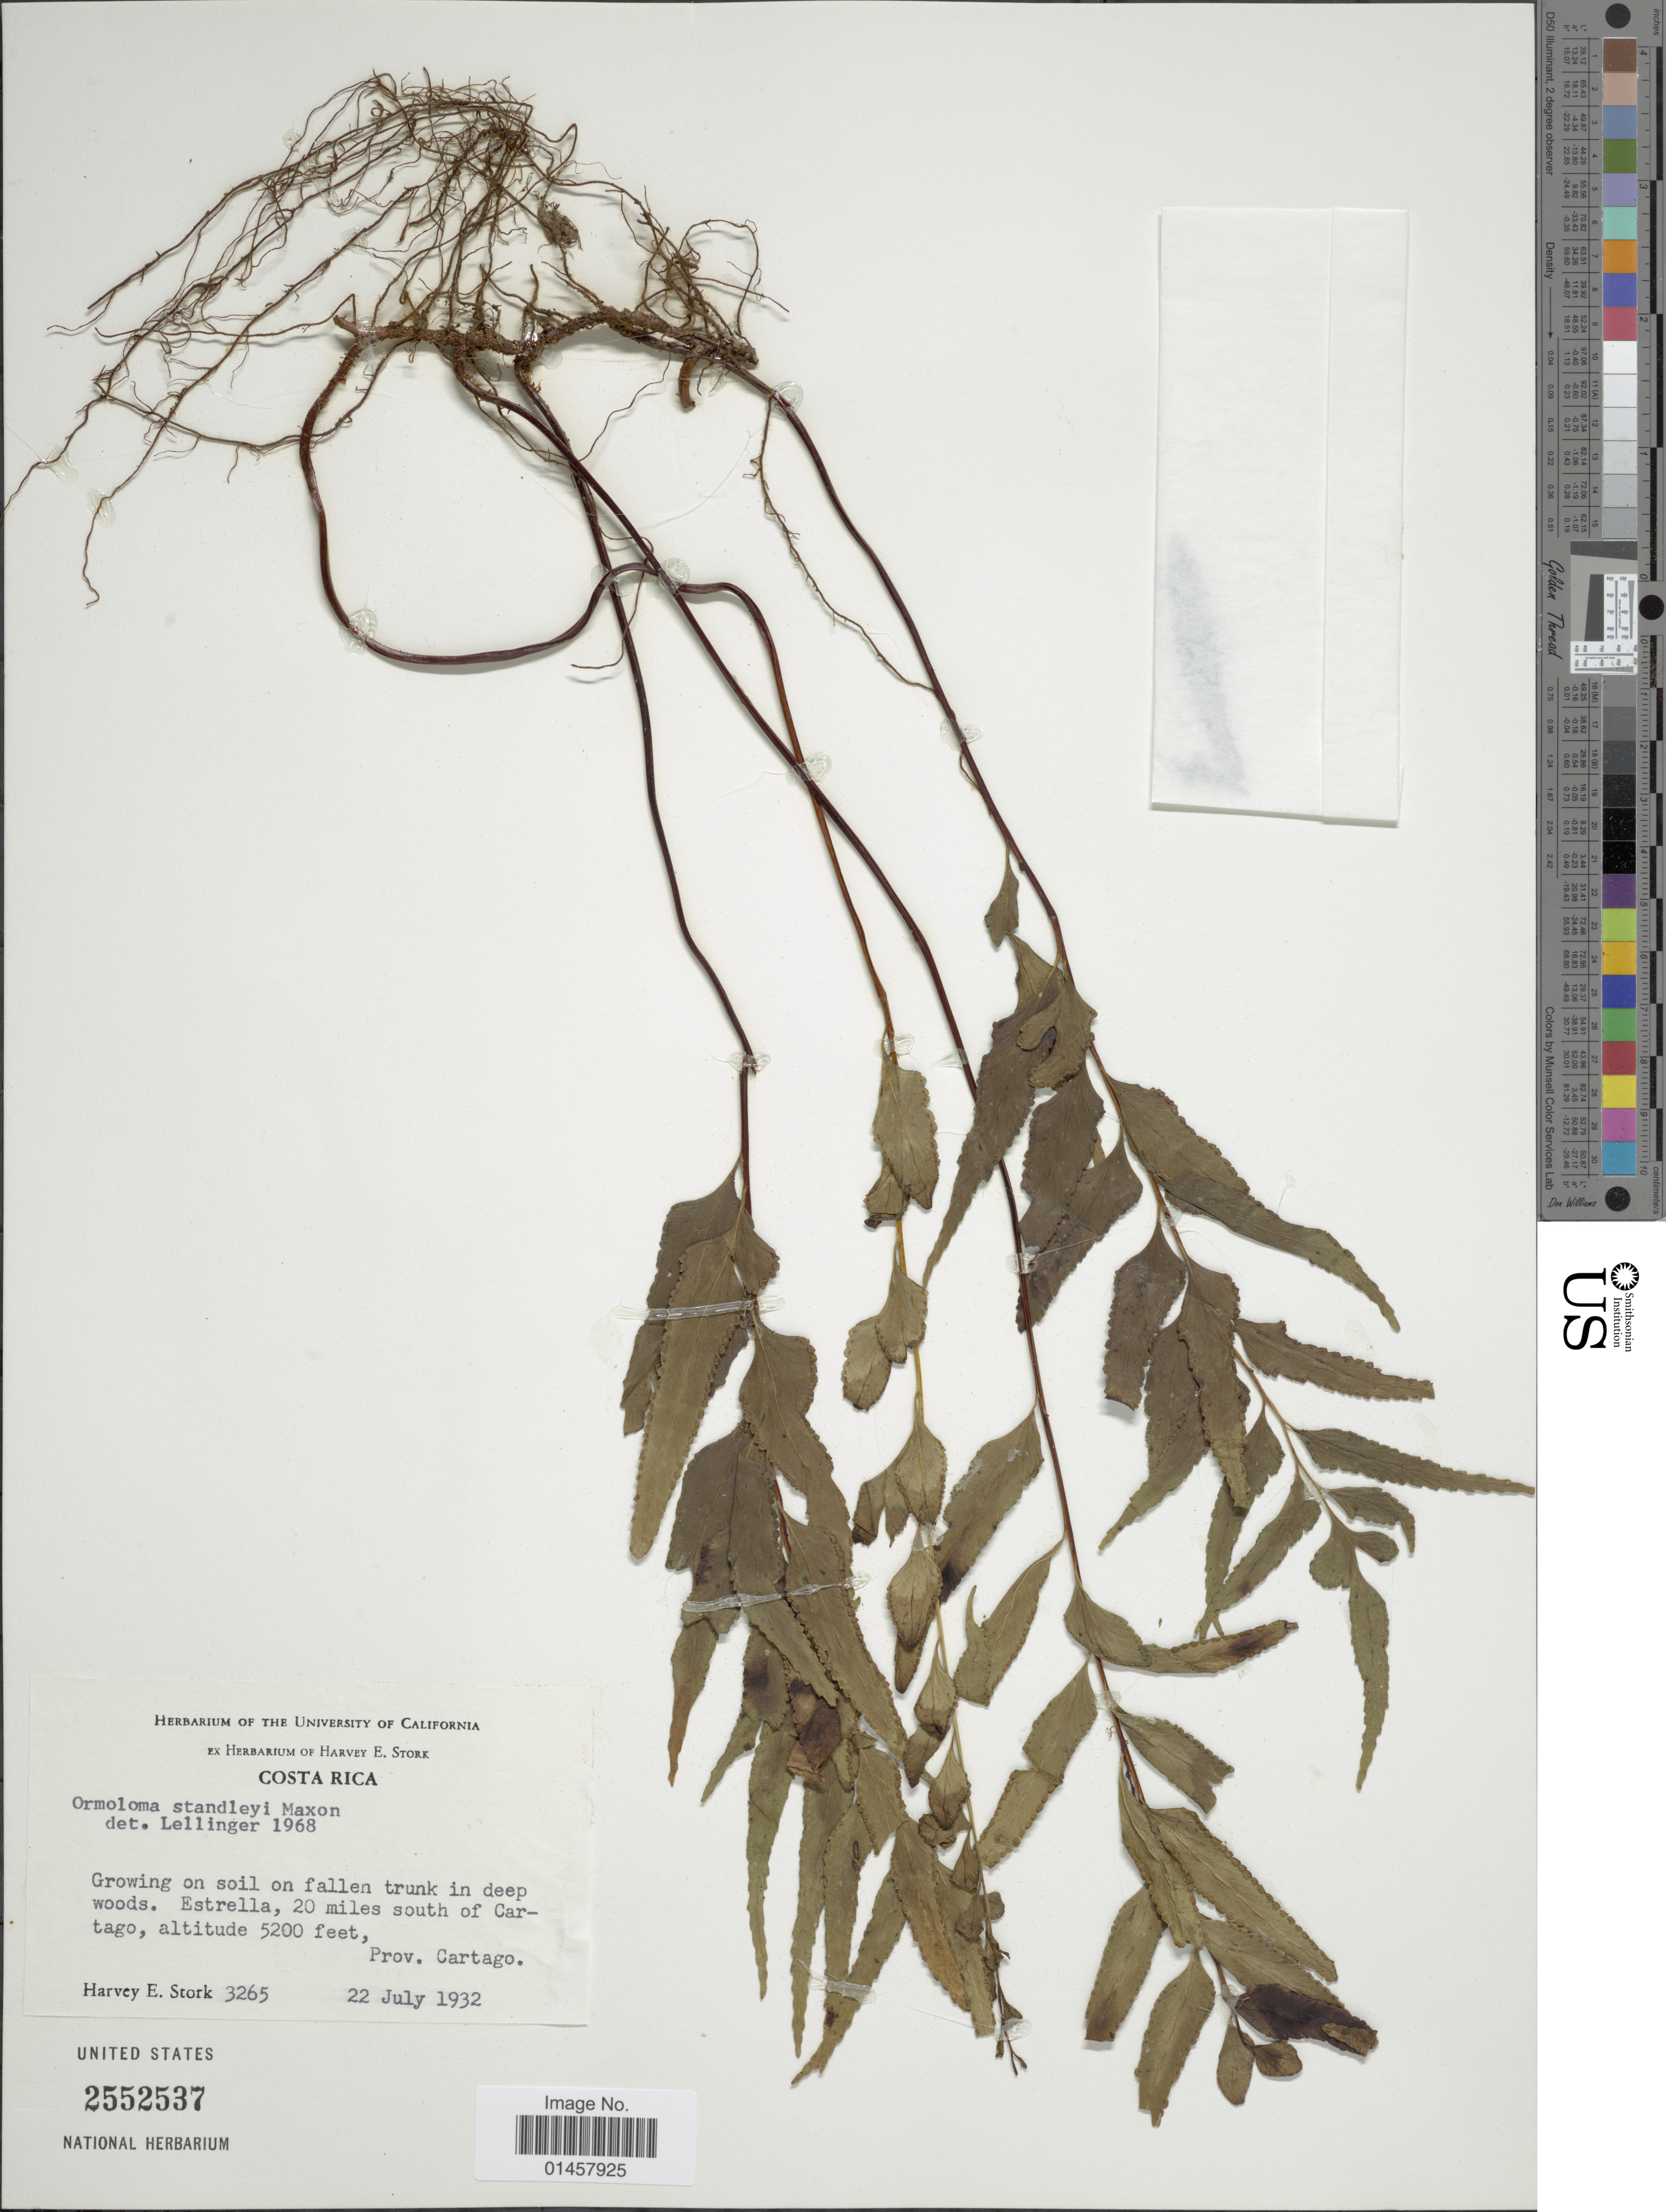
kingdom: Plantae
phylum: Tracheophyta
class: Polypodiopsida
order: Polypodiales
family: Lindsaeaceae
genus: Lindsaea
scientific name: Lindsaea standleyi comb. ined.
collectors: H. E. Stork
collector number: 3265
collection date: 1932-07-22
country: Costa Rica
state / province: Cartago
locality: Growing on soil on fallen trunk in deep woods, Estrella, 20miles south of Cartago, Prov. Cartago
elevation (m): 1585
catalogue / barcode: US 2552537